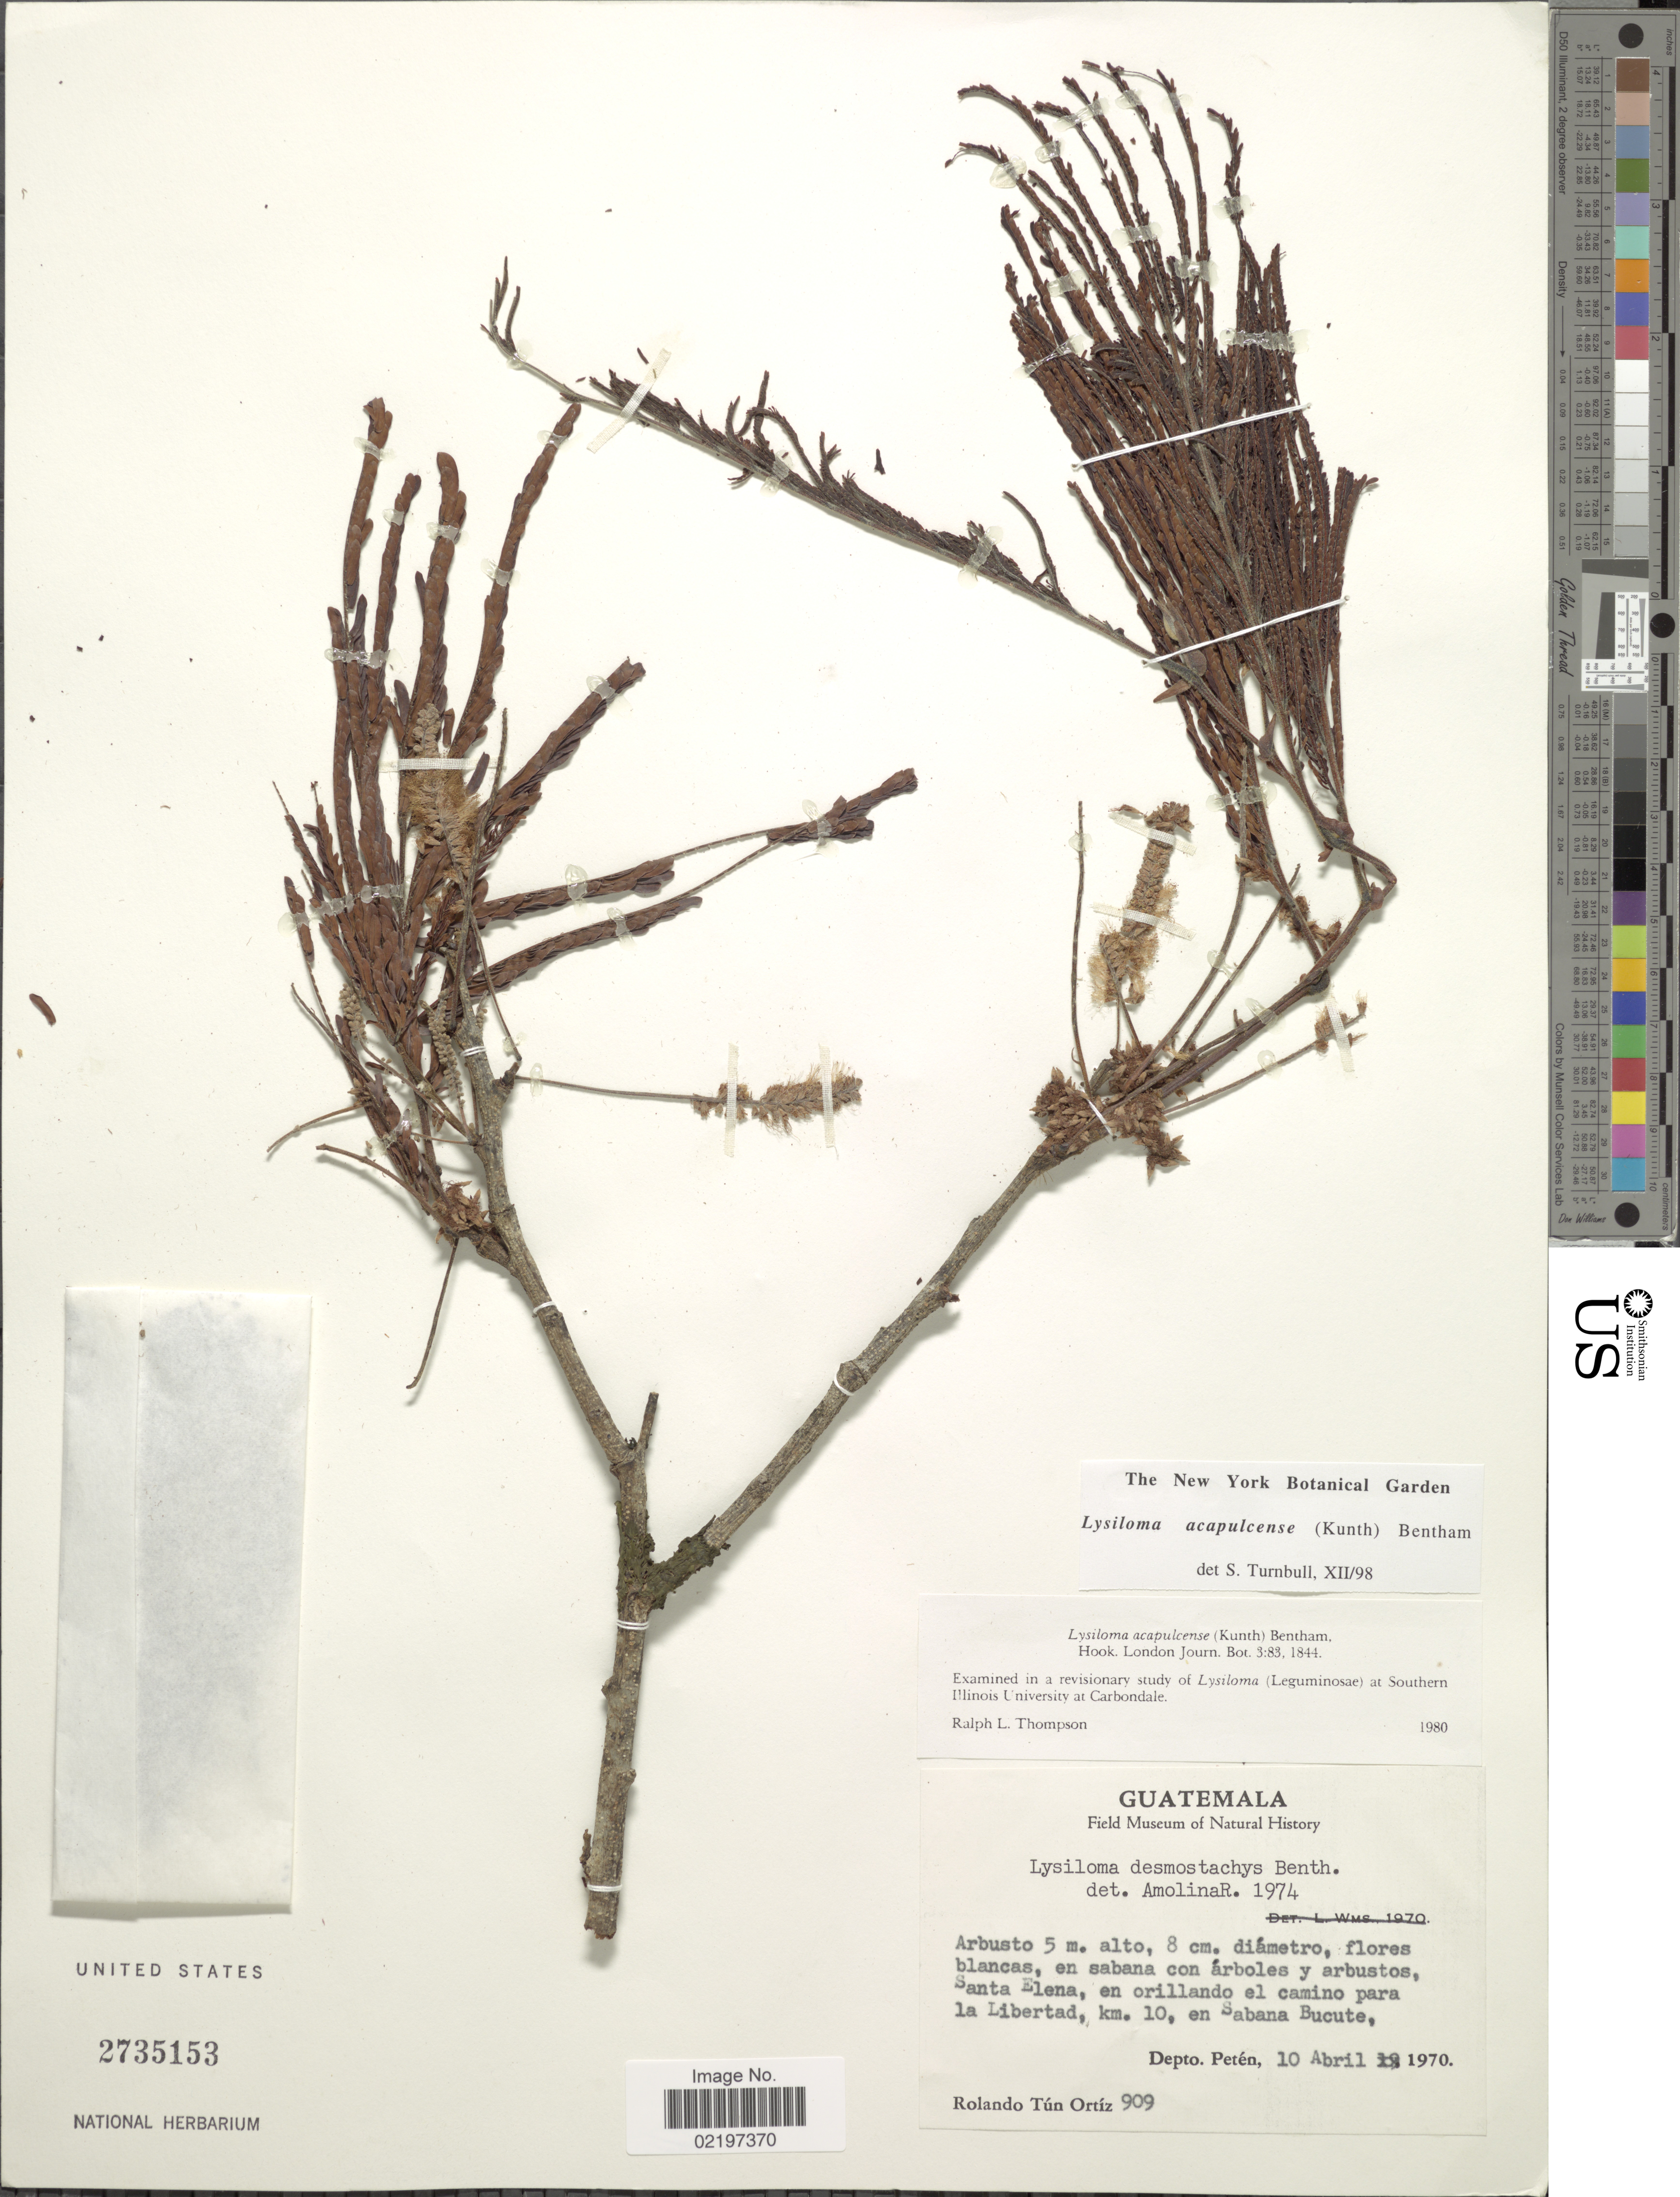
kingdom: Plantae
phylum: Tracheophyta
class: Magnoliopsida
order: Fabales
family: Fabaceae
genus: Lysiloma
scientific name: Lysiloma acapulcense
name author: (Kunth) Benth.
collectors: R. Tún Ortíz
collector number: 909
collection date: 1970-04-10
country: Guatemala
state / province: El Petén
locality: Santa Elena, en orillando el camino para la Libertad, km. 10, en Sabana Bucute, Depto. Peten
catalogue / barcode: US 2735153